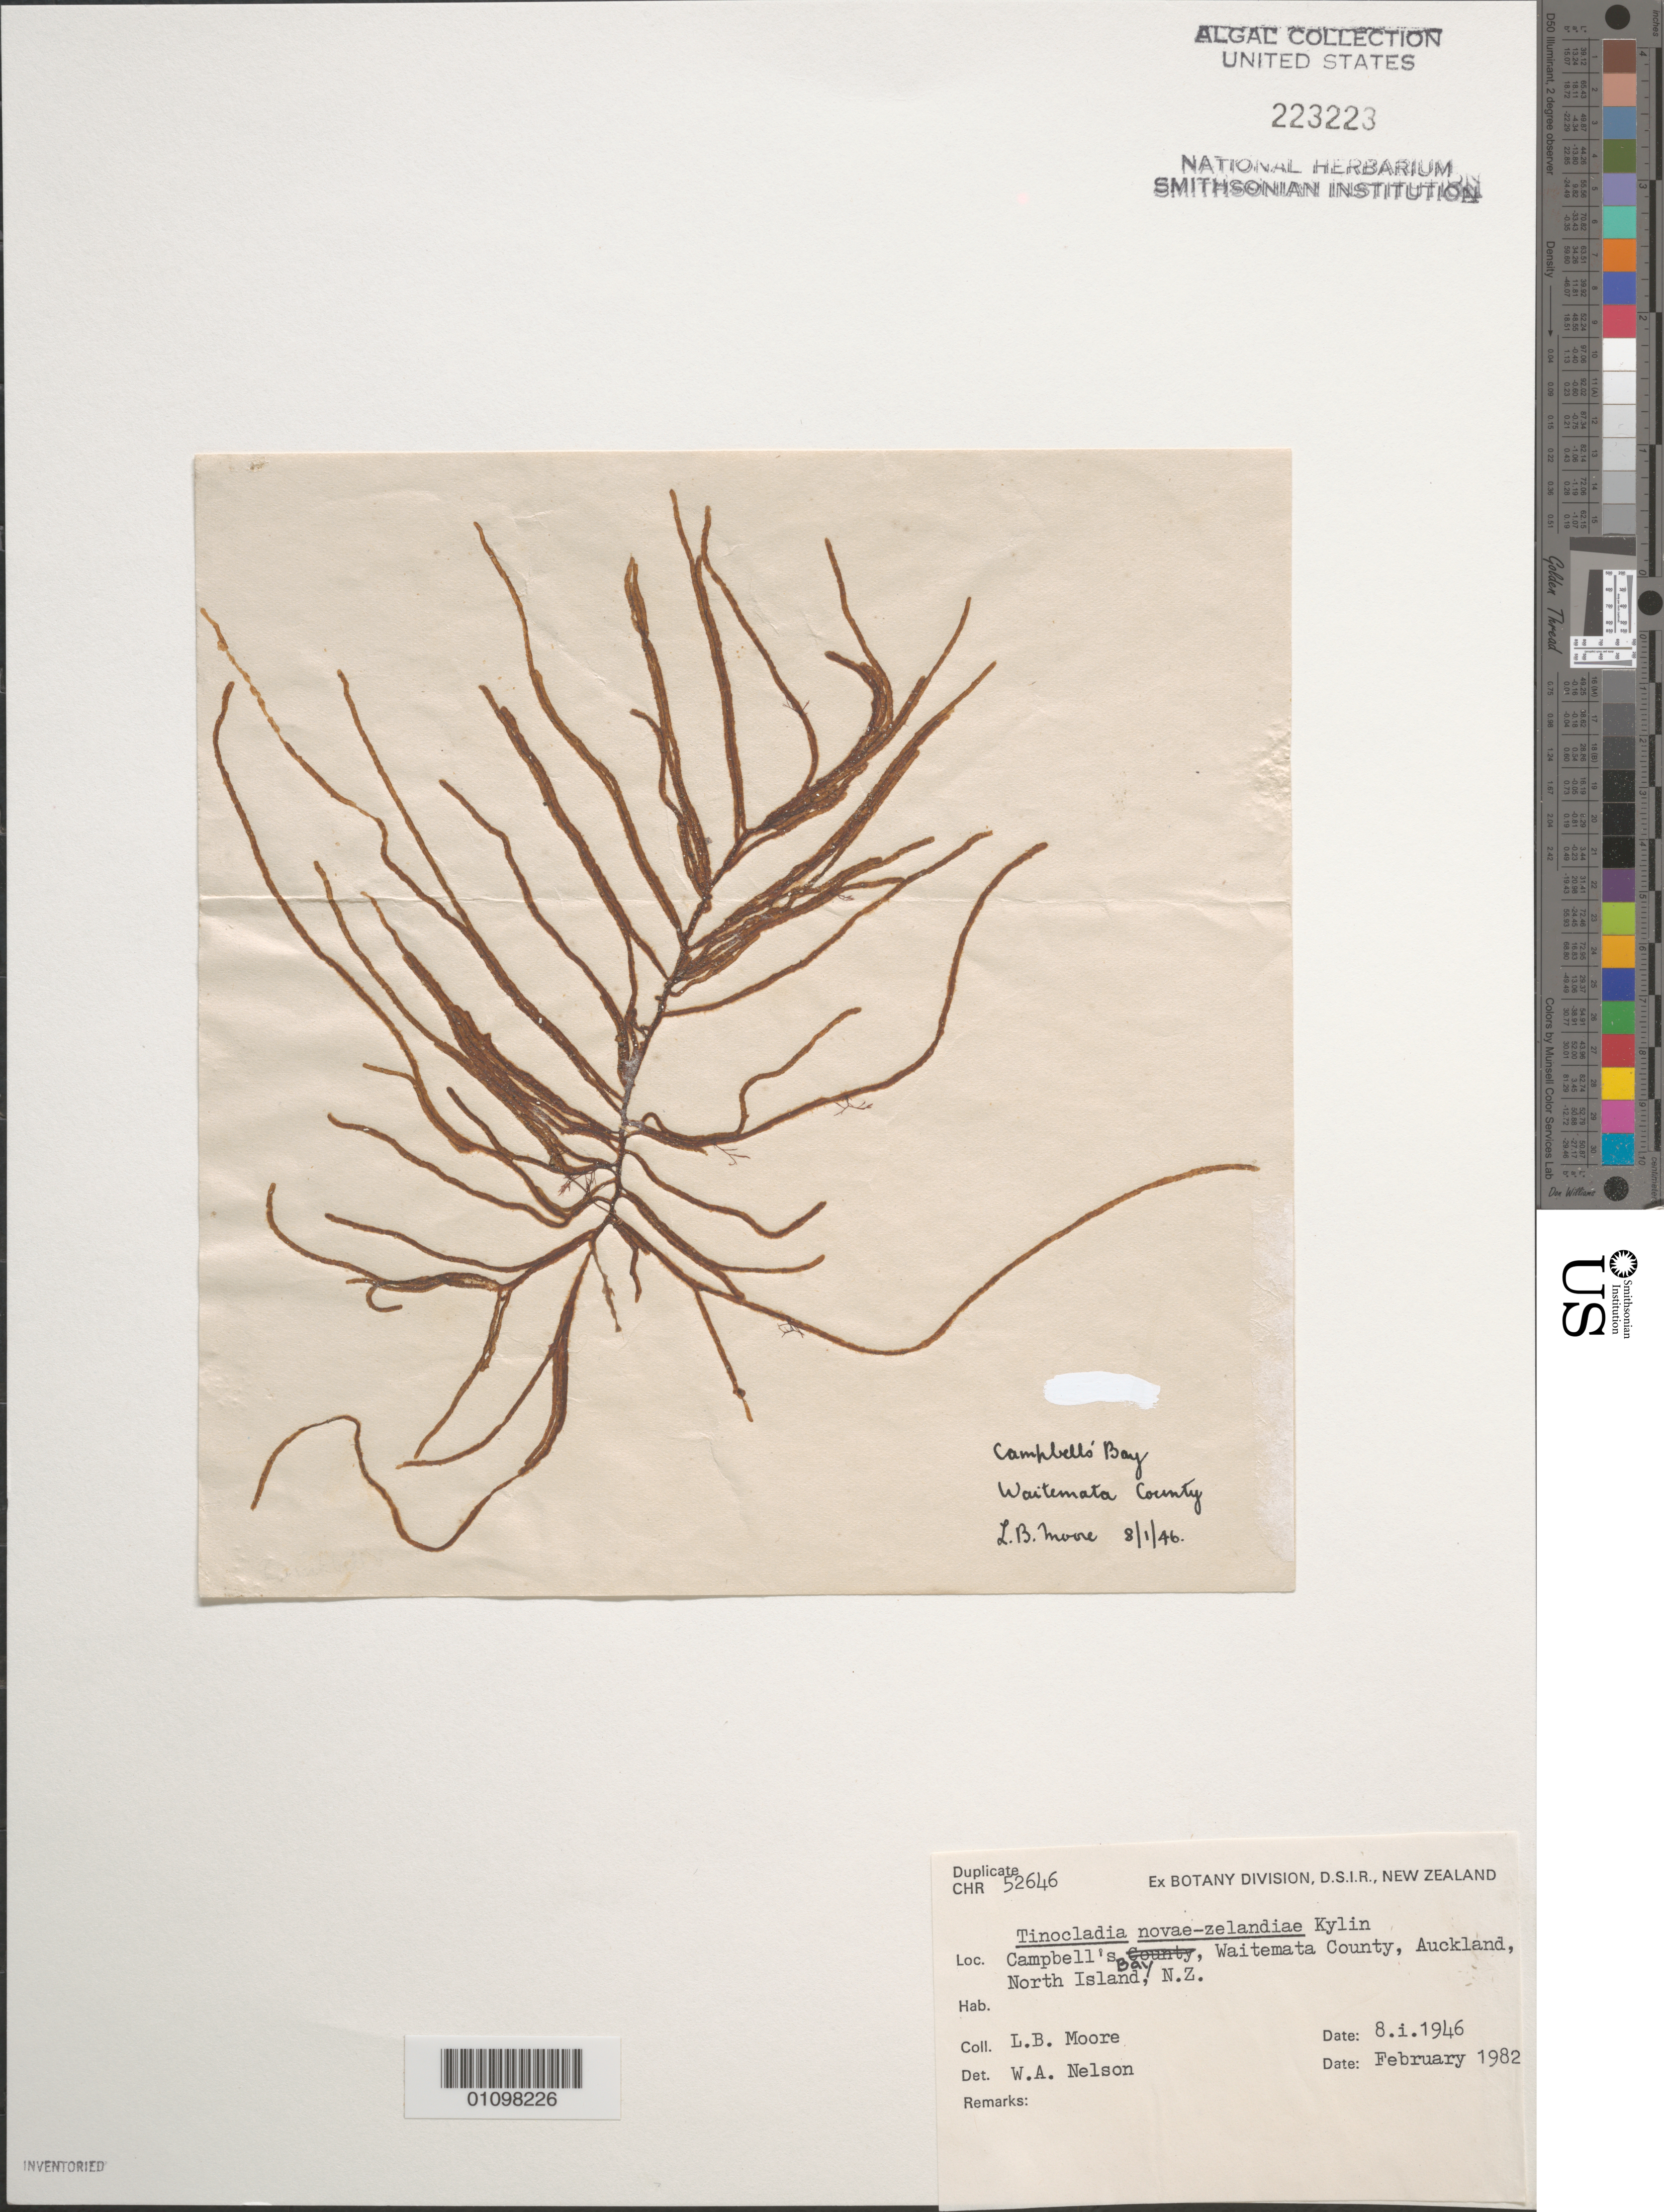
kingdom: Chromista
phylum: Ochrophyta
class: Phaeophyceae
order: Ectocarpales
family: Chordariaceae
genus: Tinocladia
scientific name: Tinocladia novae-zelandiae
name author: Kylin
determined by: Nelson, W. A.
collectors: L. Moore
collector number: Duplicate CHR 52646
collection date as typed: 08 Jan 1946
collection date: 1946-01-08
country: New Zealand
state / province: Auckland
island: North Island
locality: Campbells Bay, [Waitemata County]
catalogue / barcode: US 223223